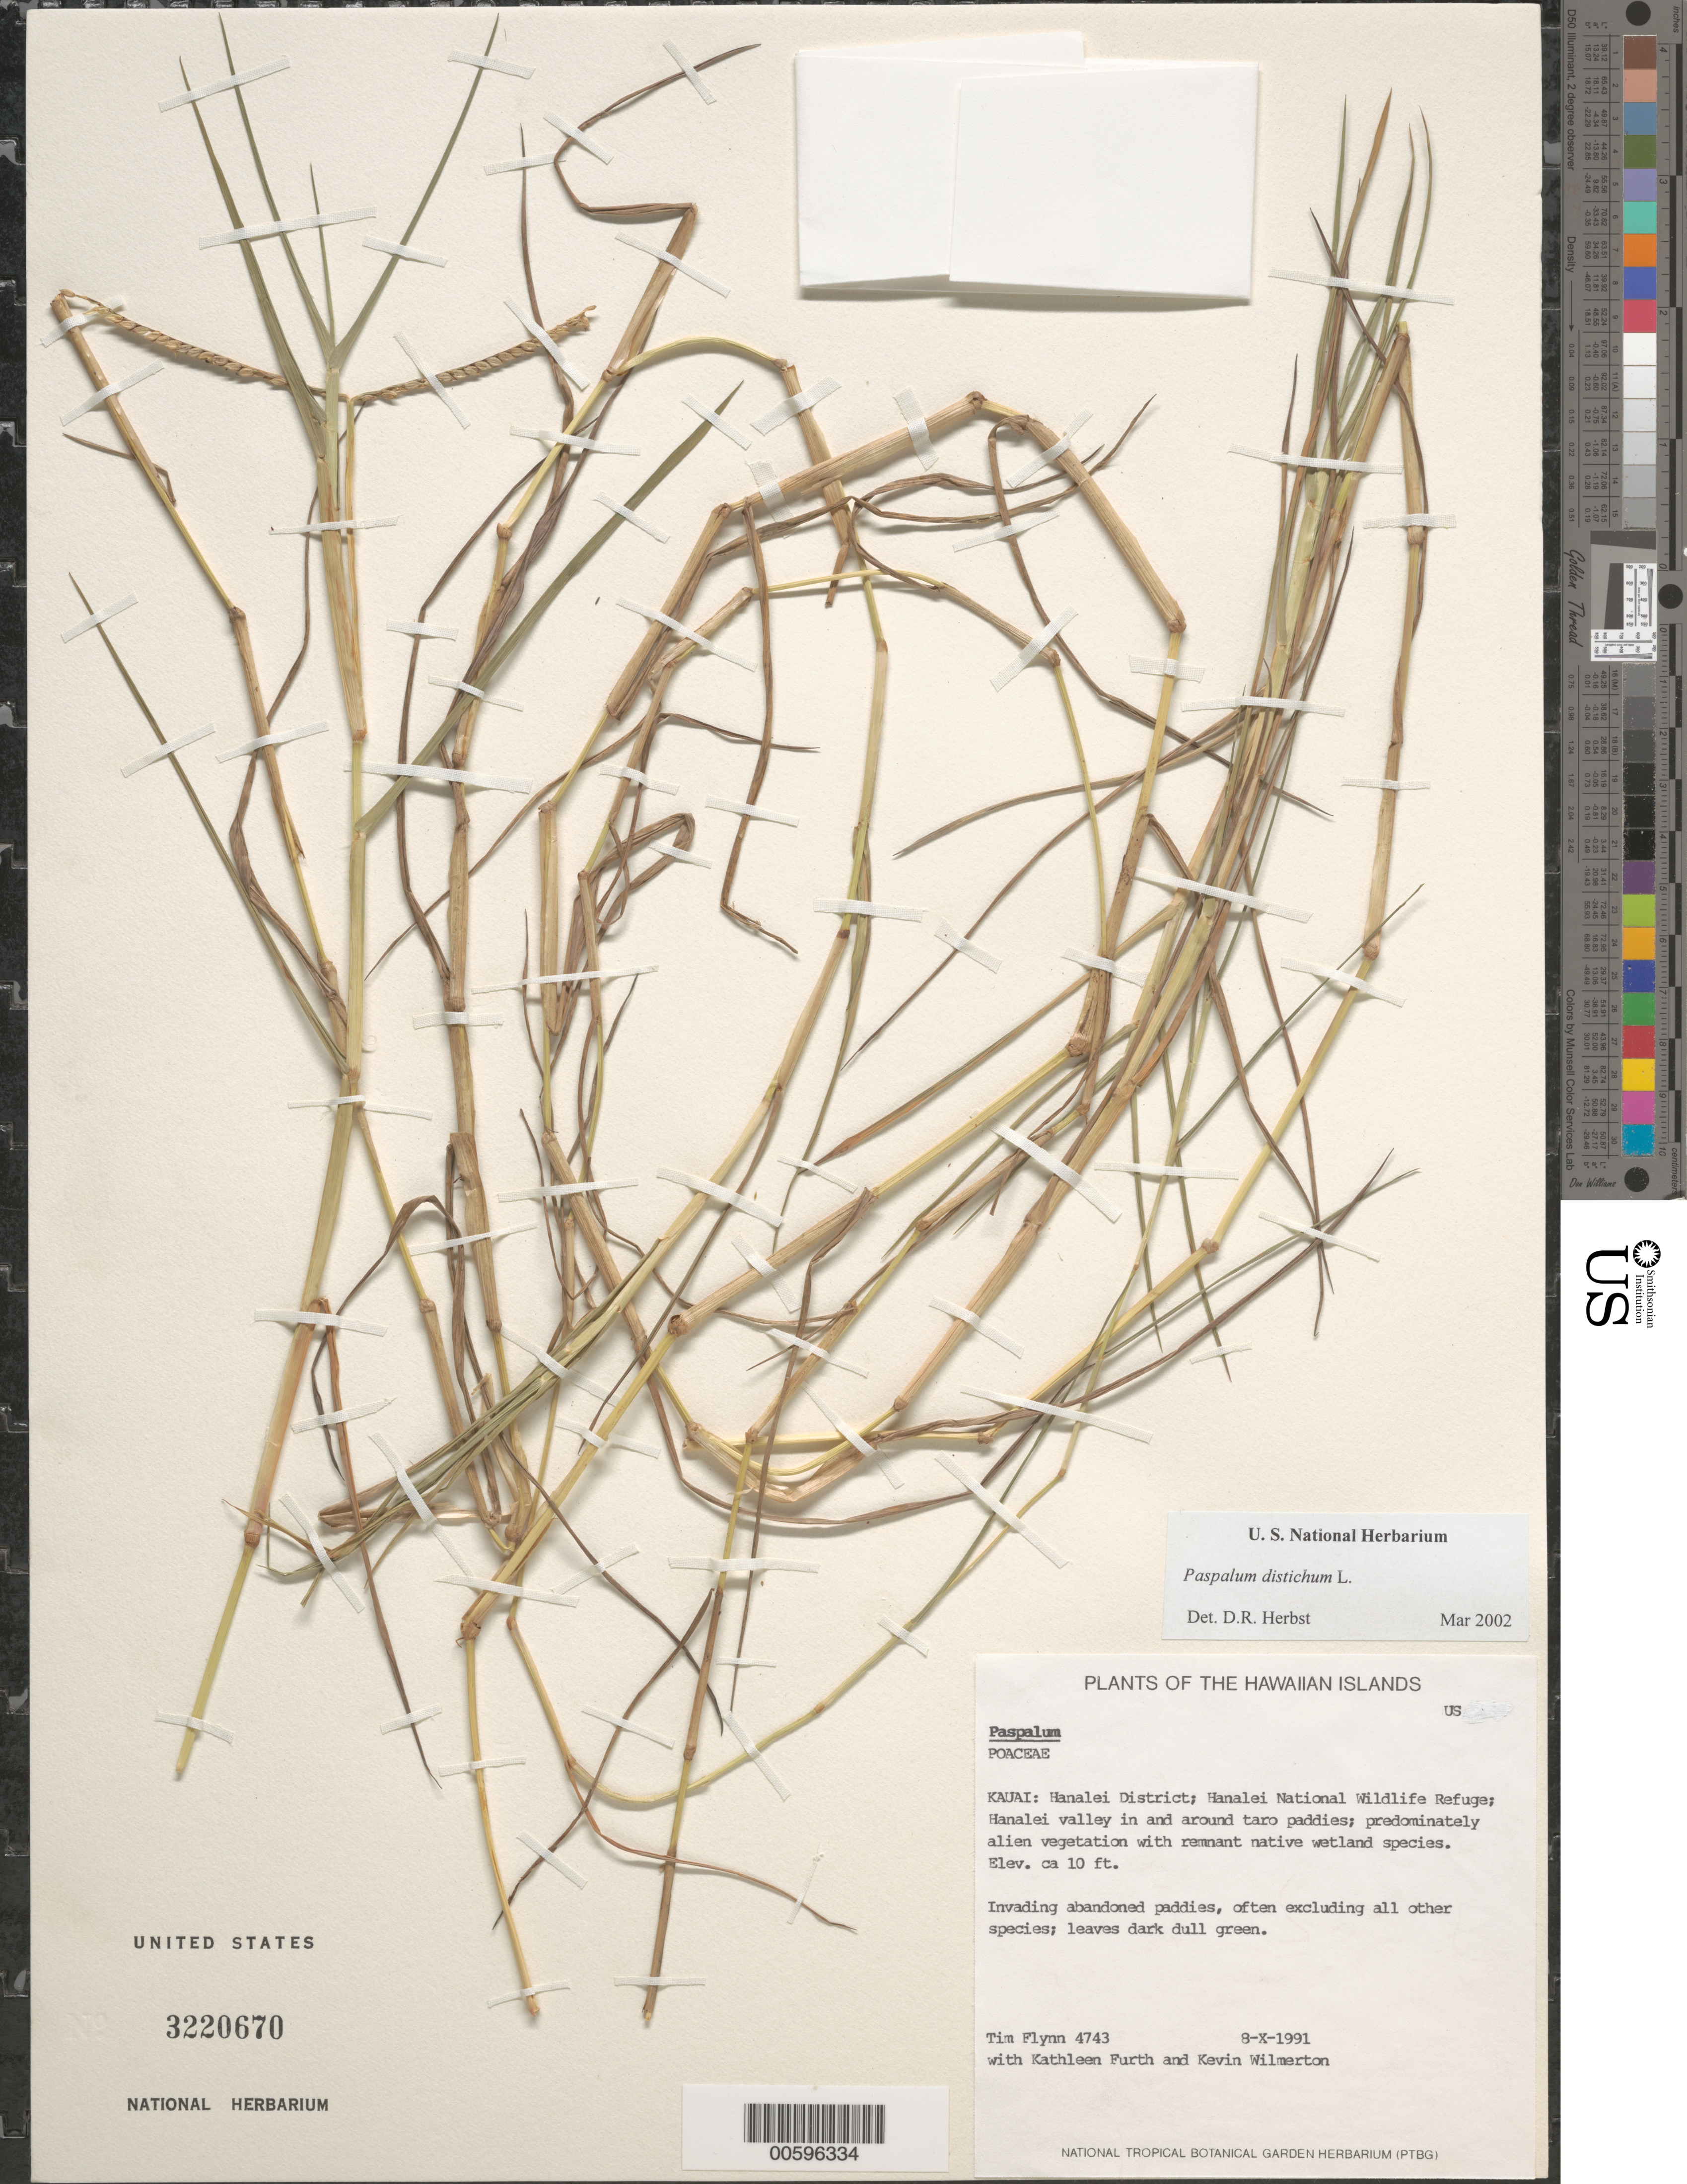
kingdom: Plantae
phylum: Tracheophyta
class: Liliopsida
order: Poales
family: Poaceae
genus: Paspalum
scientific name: Paspalum distichum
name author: L.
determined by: Herbst, D. R.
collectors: T. W. Flynn, K. Furth & K. Wilmerton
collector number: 4743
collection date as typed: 8 Oct 1991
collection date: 1991-10-08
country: United States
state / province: Hawaii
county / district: Kauai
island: Kaua'i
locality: Hanalei District, Hanalei Nat Wildlife Refuge; Hanalei valley.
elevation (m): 3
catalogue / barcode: US 3220670